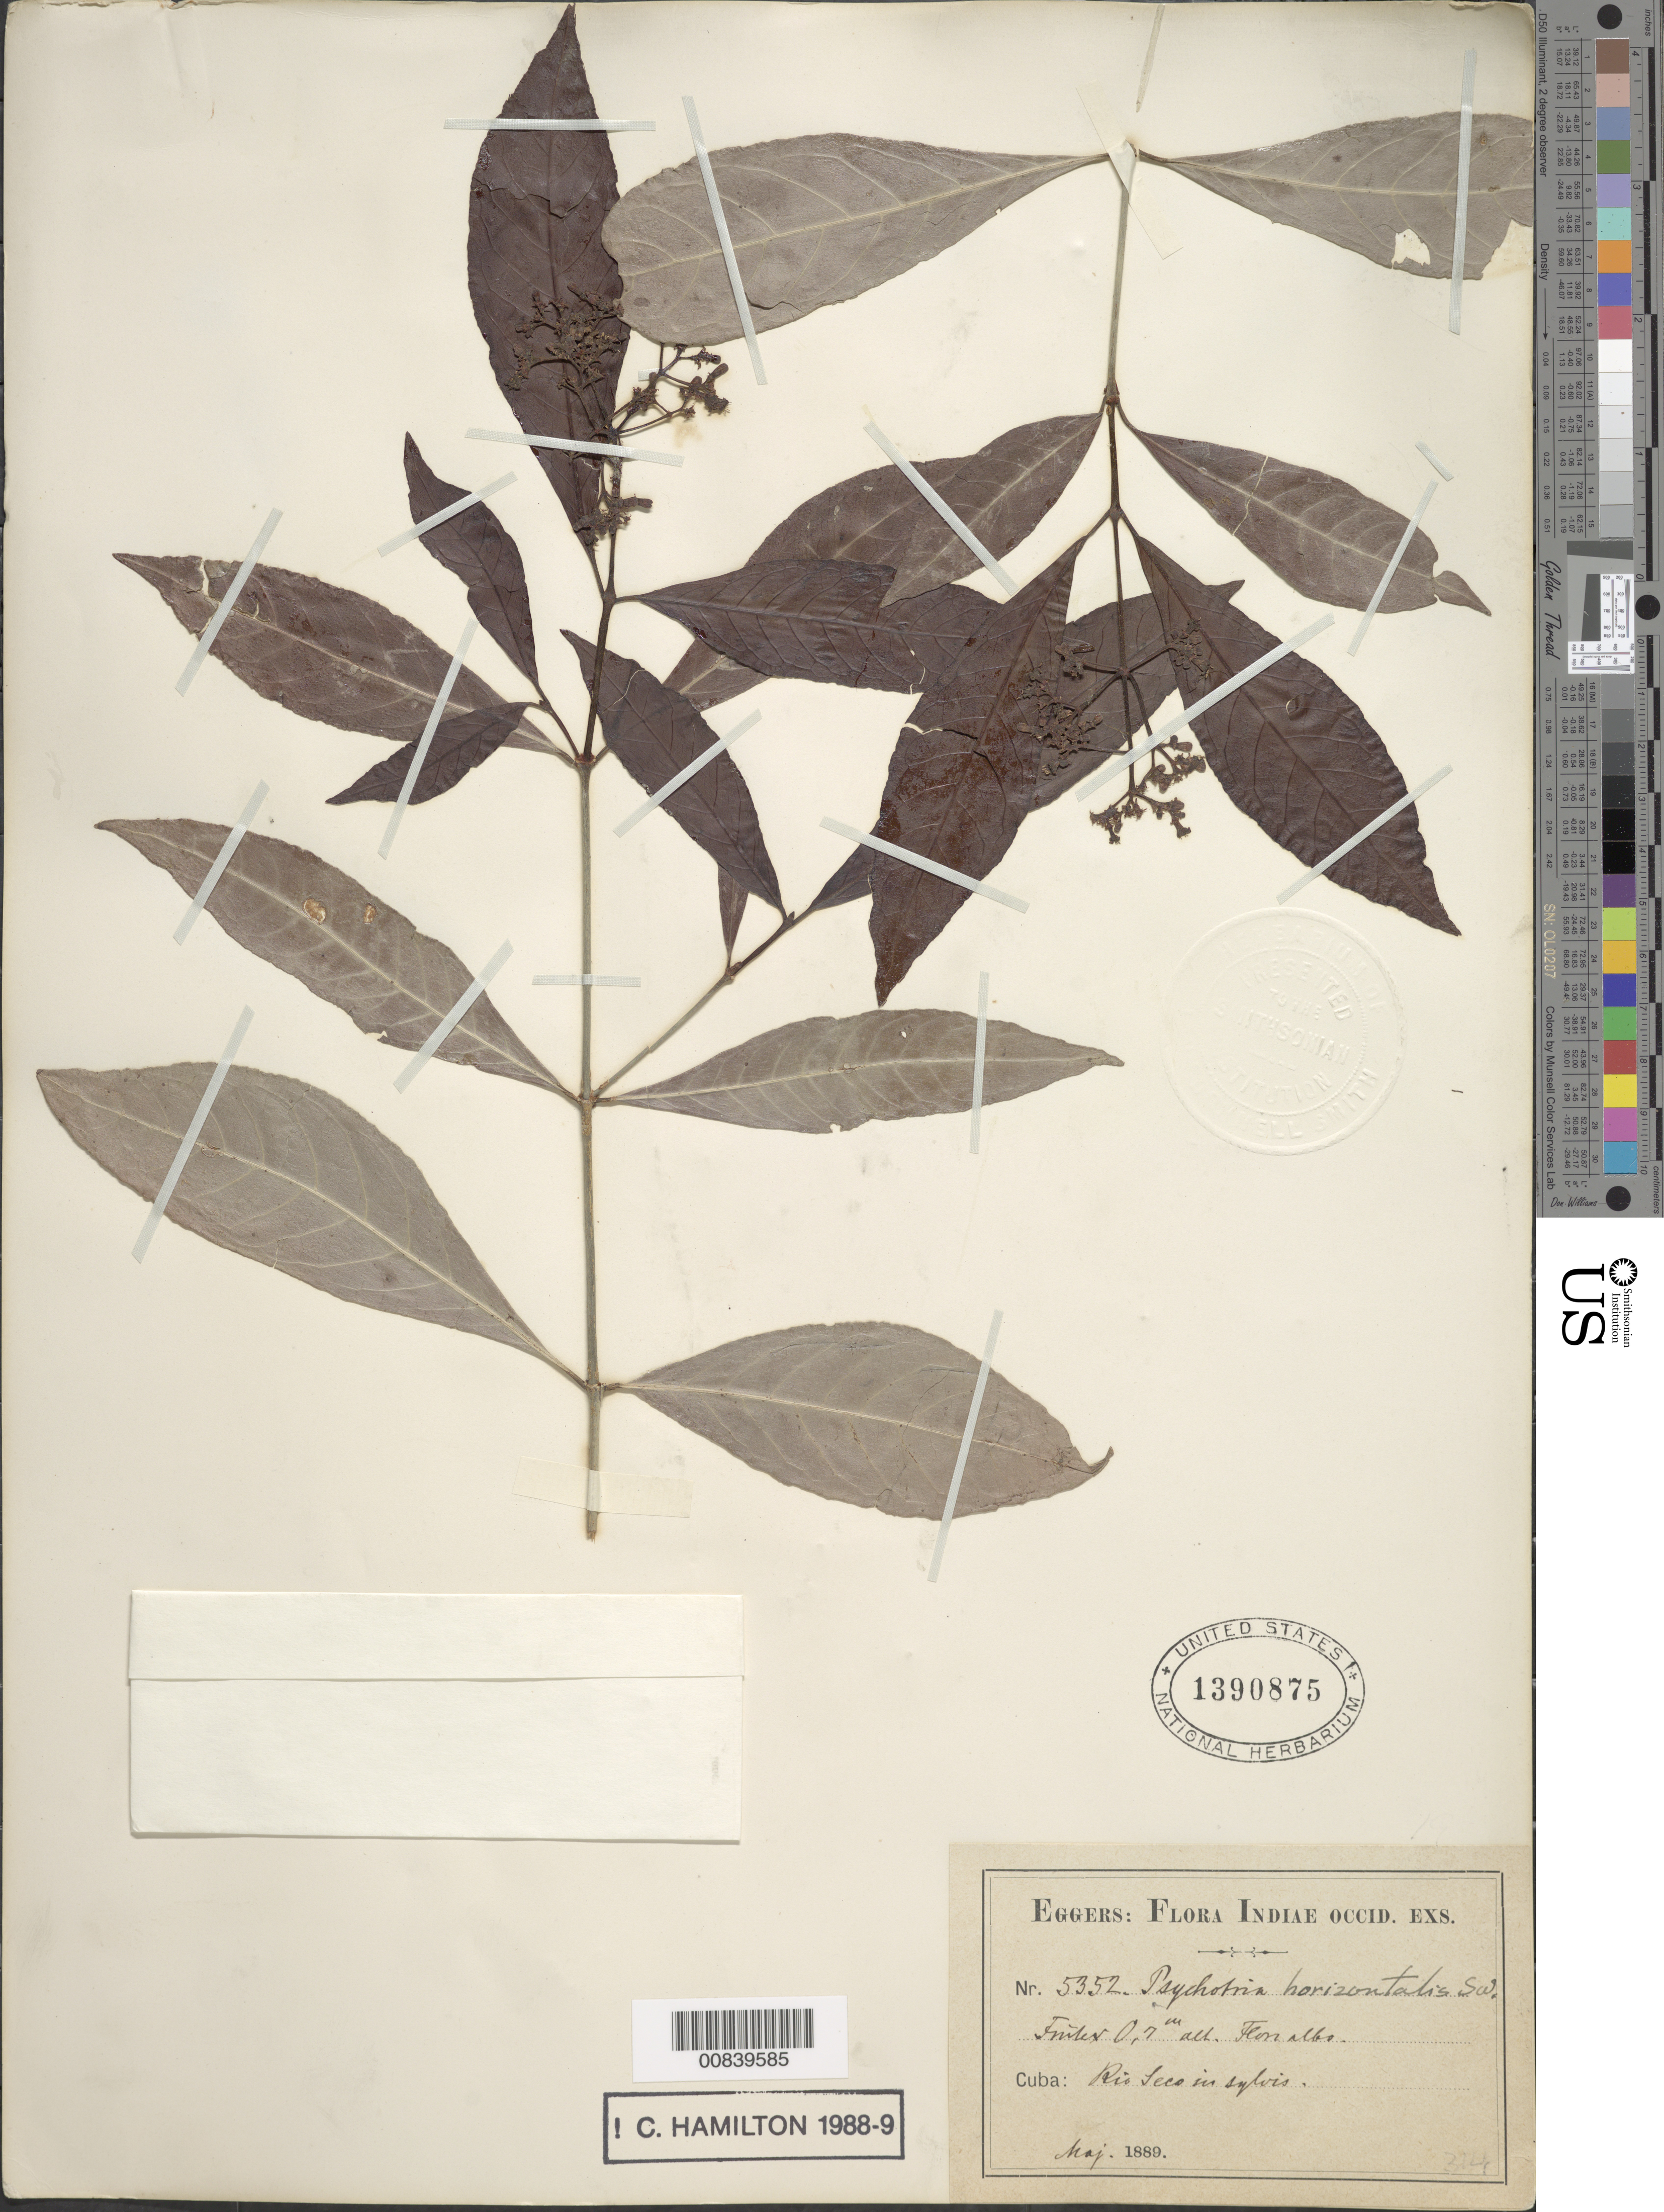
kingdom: Plantae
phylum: Tracheophyta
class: Magnoliopsida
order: Gentianales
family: Rubiaceae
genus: Psychotria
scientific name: Psychotria horizontalis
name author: Sw.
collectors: H. F. A. von Eggers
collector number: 5352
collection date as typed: May 1889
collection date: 1889-05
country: Cuba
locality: Rio Seco (sp?)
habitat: In sylvis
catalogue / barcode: US 1390875